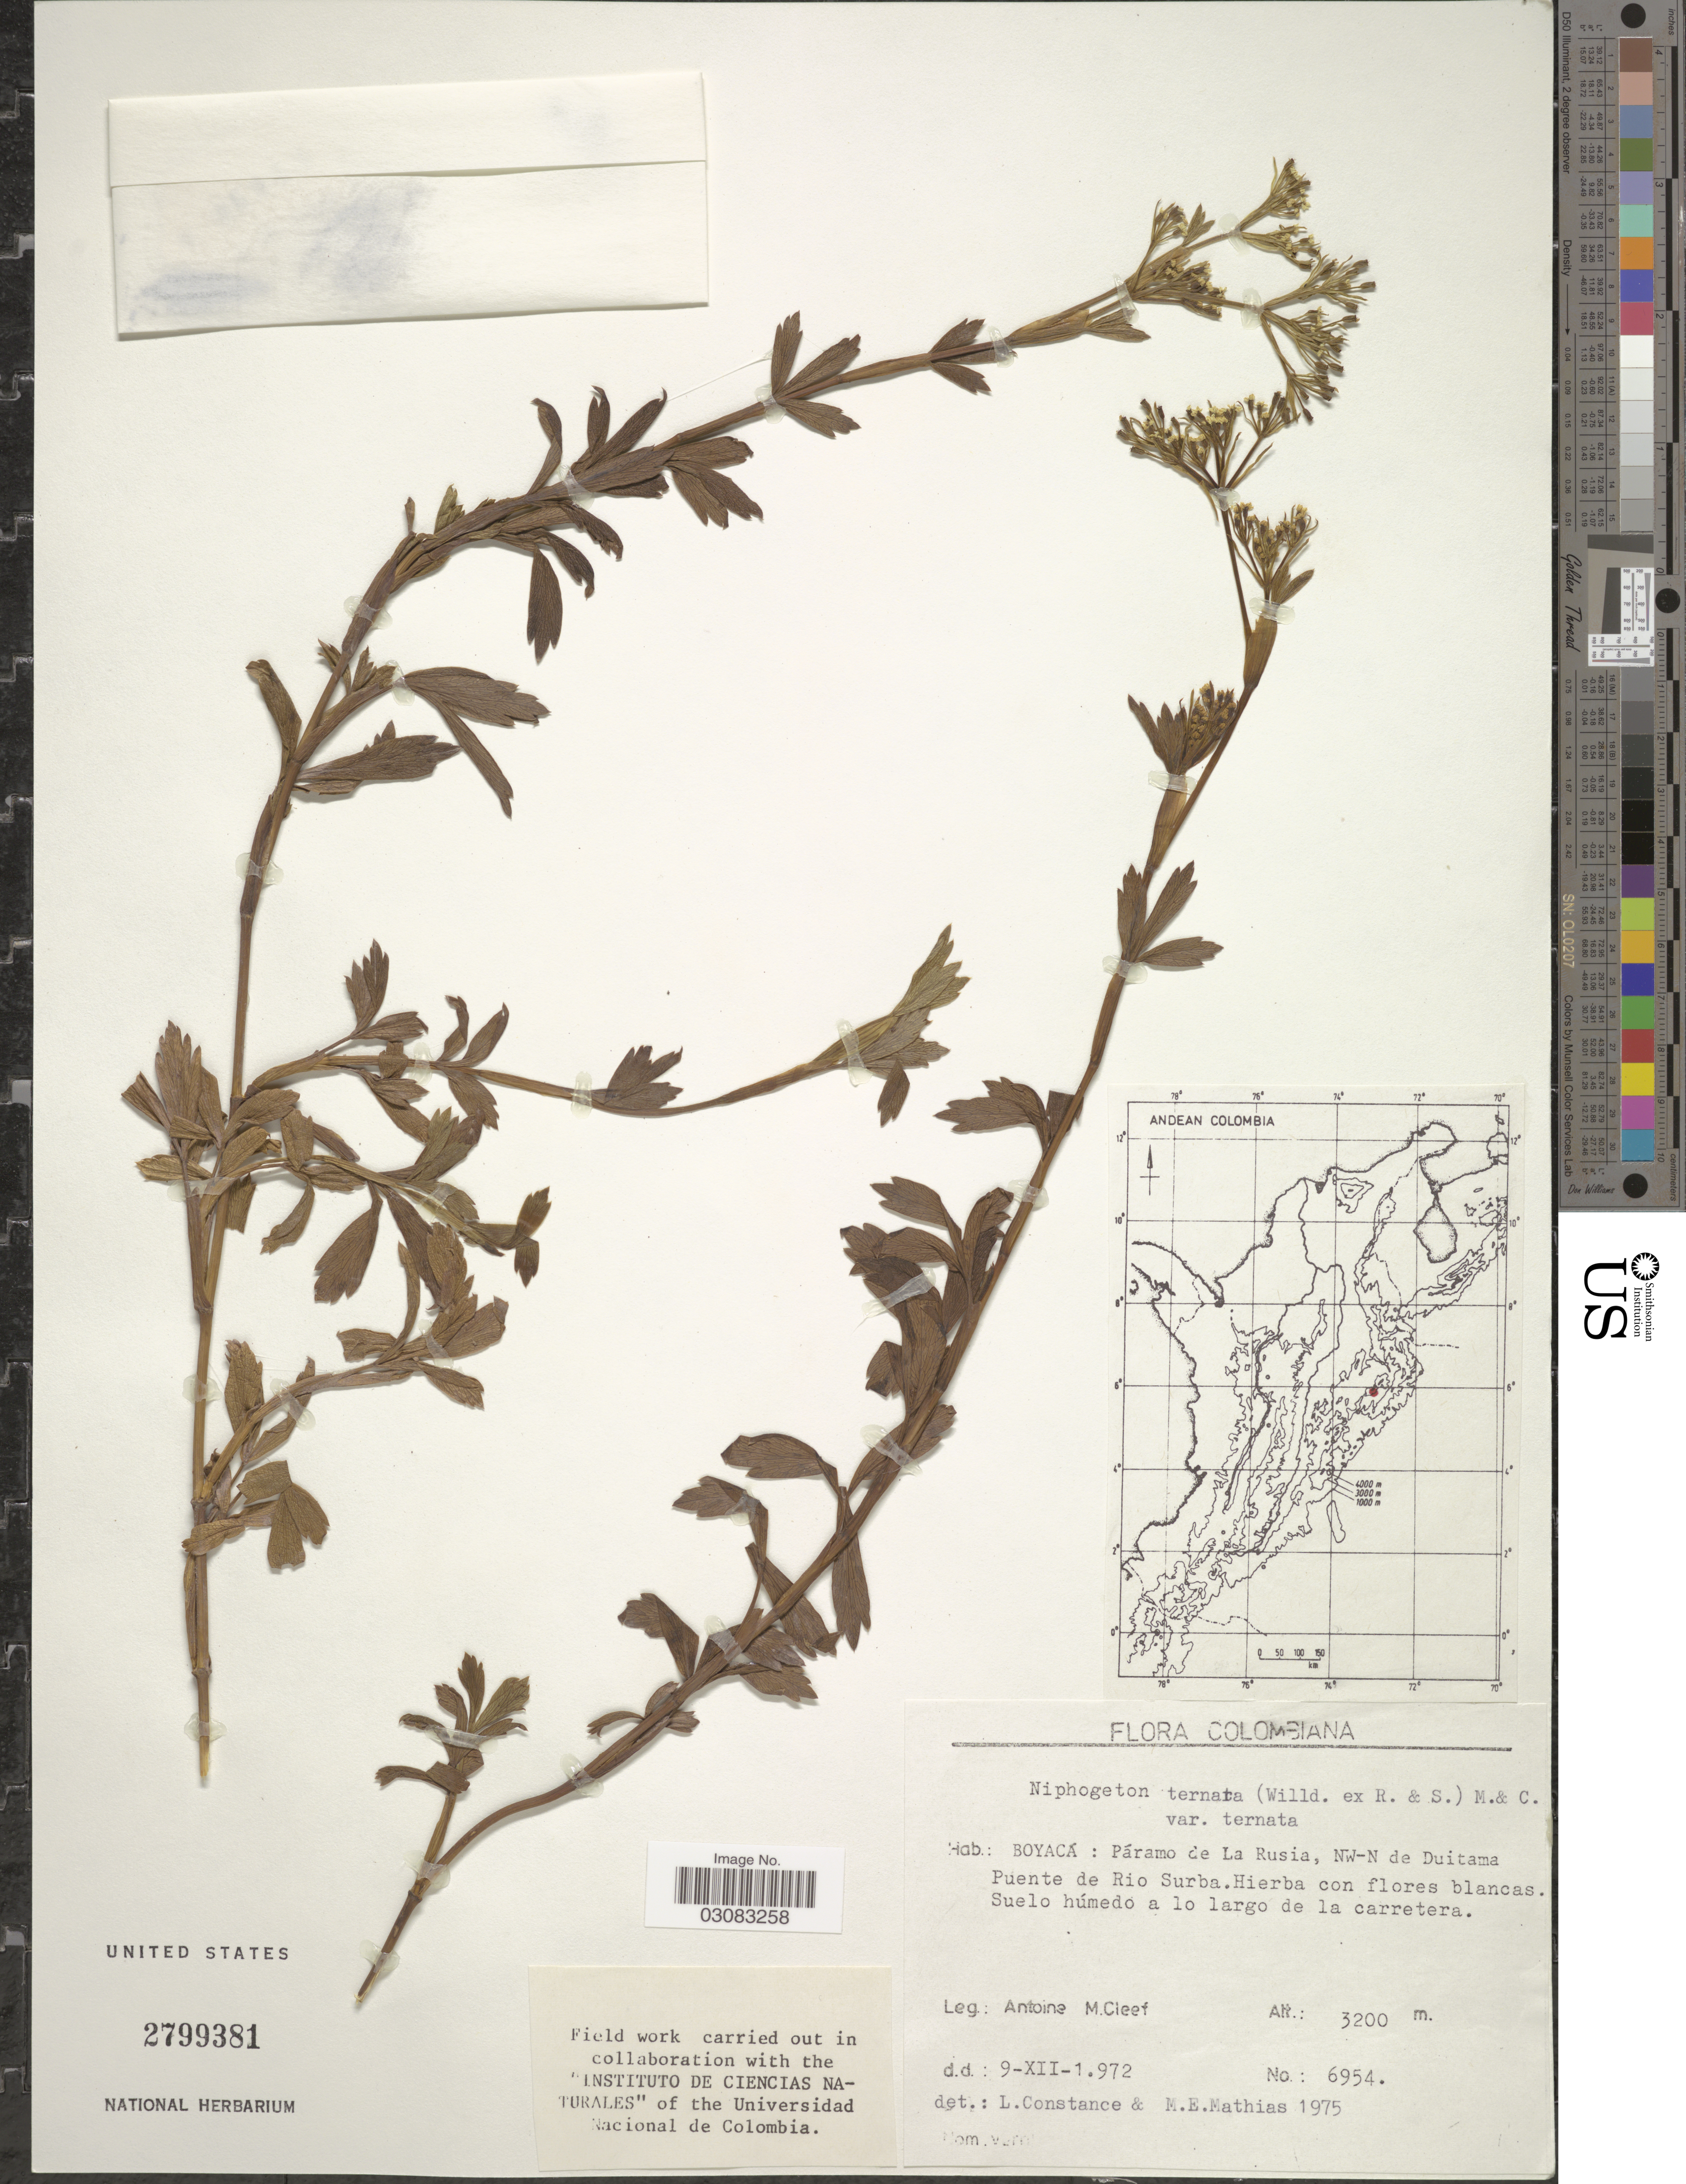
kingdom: Plantae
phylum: Tracheophyta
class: Magnoliopsida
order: Apiales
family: Apiaceae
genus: Niphogeton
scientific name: Niphogeton ternata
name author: (Willd. ex Schltr.) Mathias & Constance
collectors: A. M. Cleef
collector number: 6954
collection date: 1972-12-09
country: Colombia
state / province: Boyacá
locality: Páramo de La Rusia, NW-N de Duitama Puente de Rio Surba.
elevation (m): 3200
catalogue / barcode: US 2799381